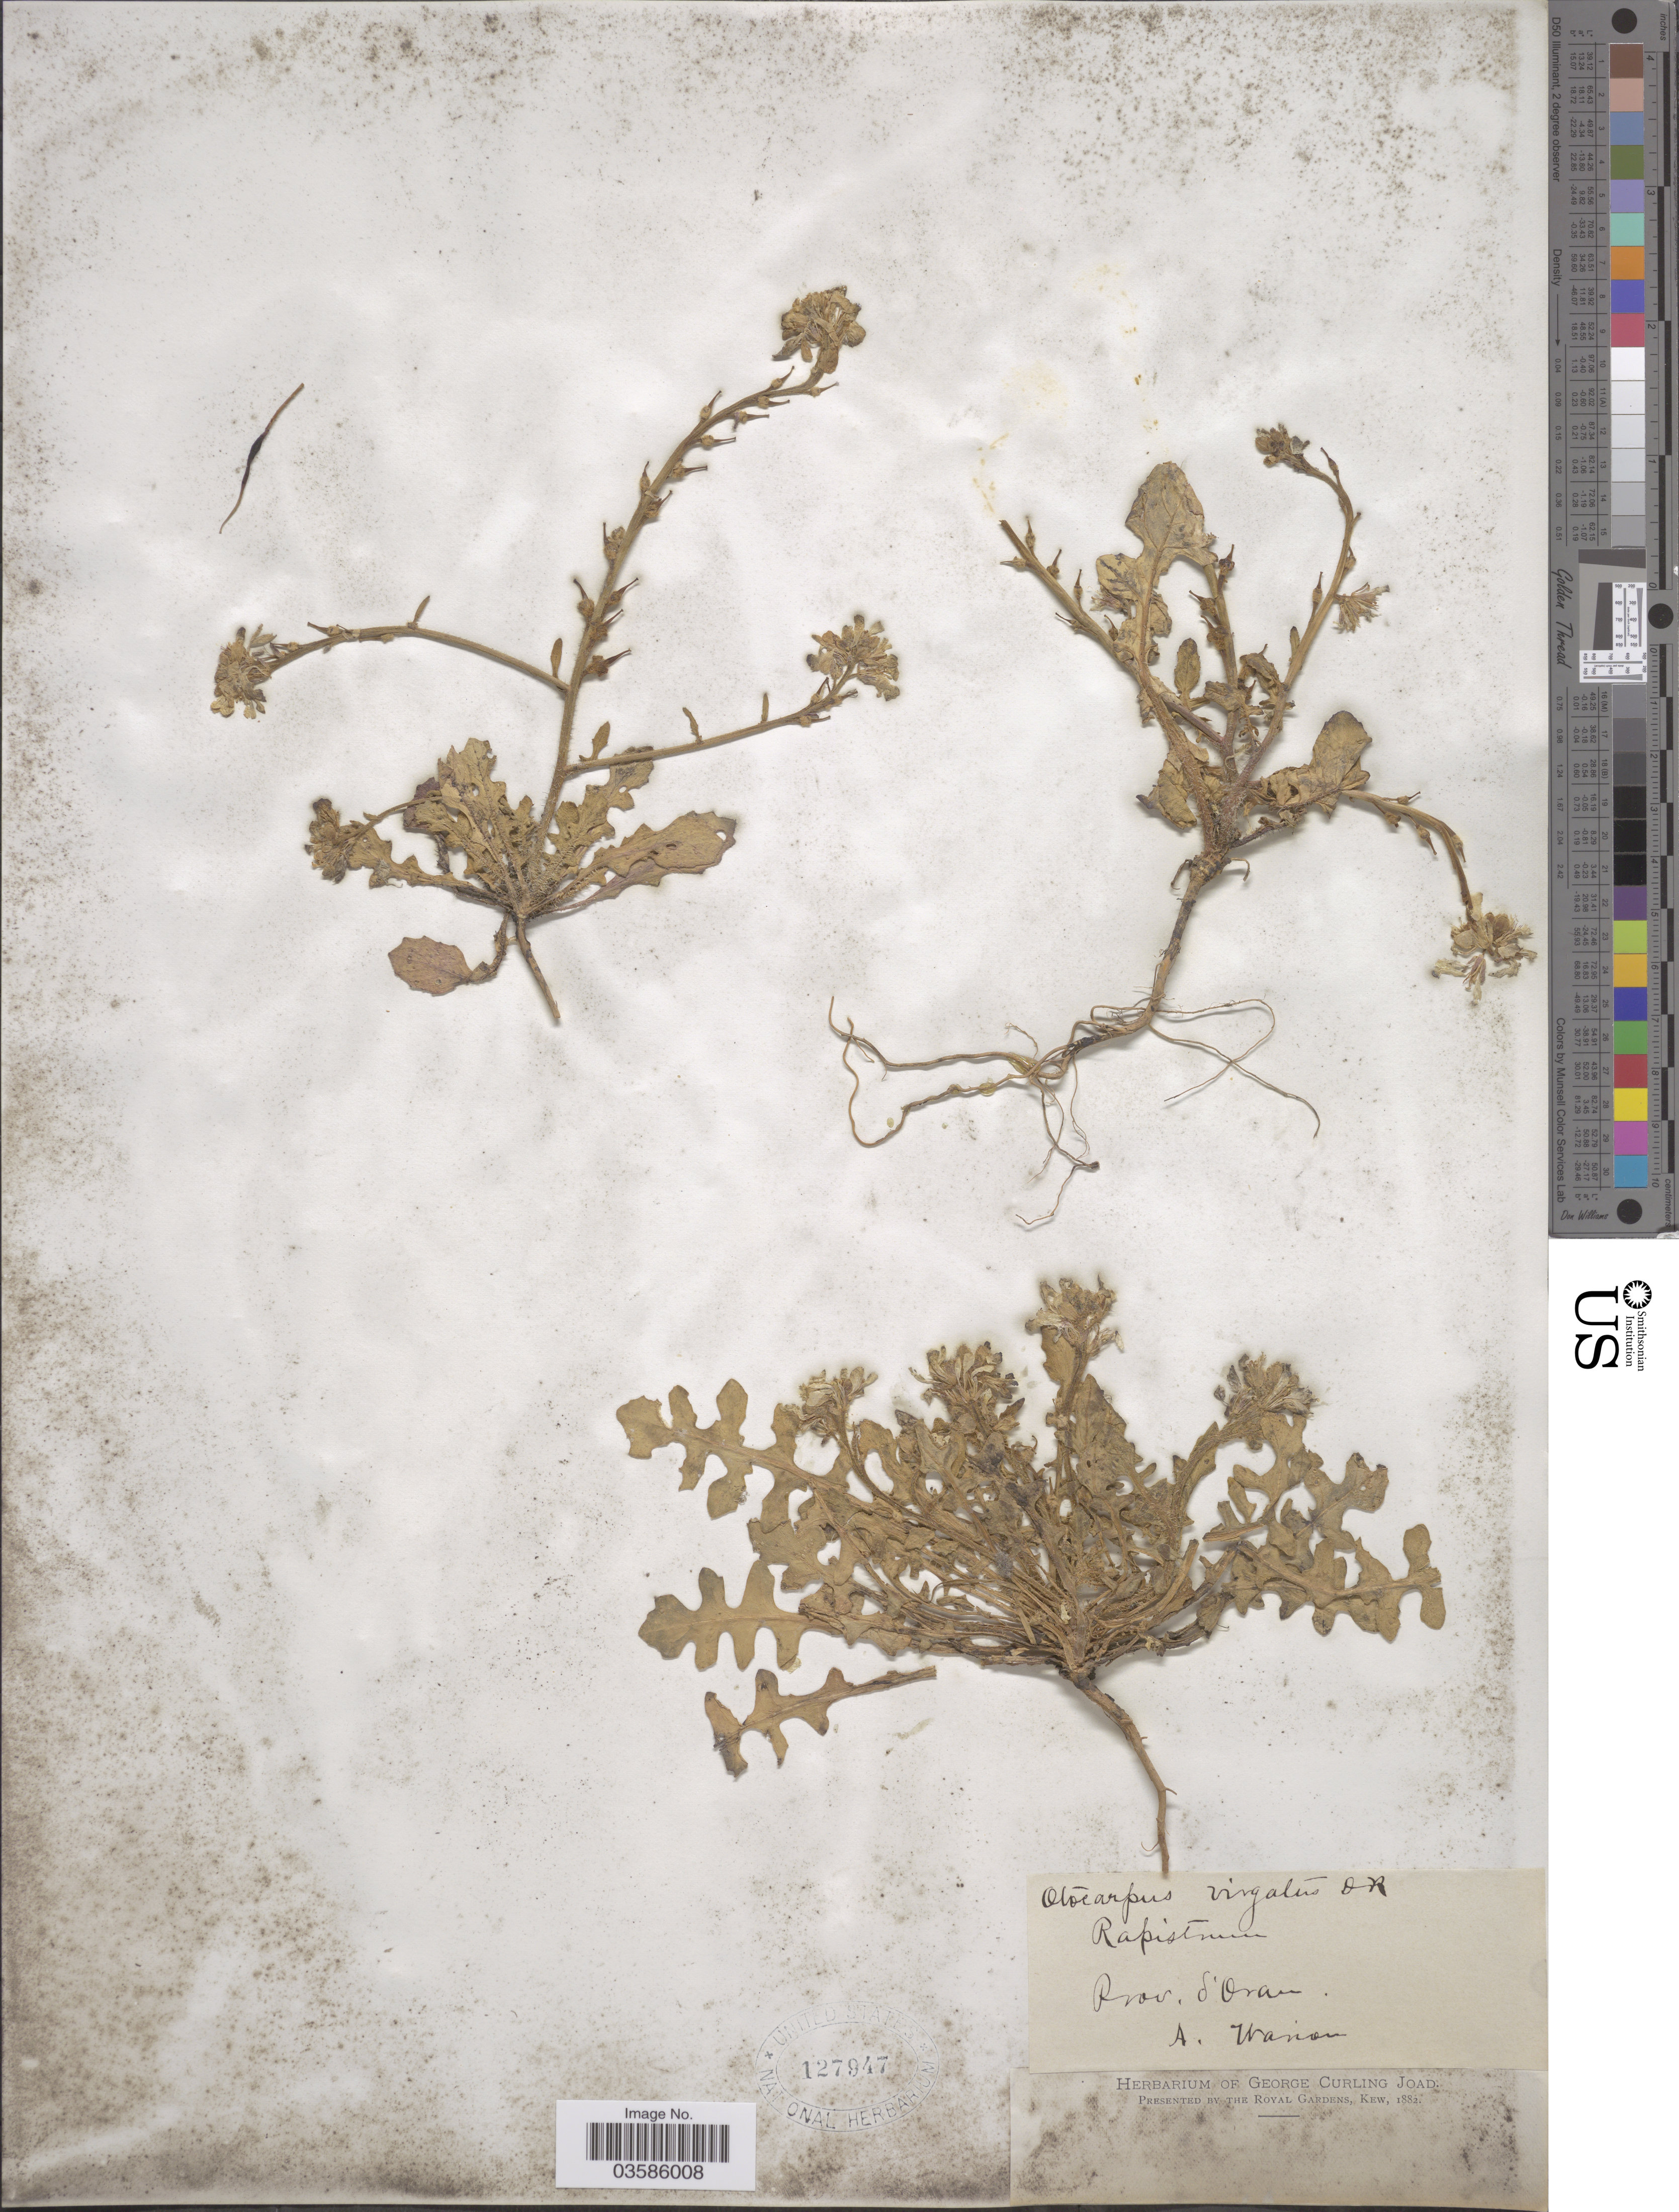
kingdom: Plantae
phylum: Tracheophyta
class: Magnoliopsida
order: Brassicales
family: Brassicaceae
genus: Otocarpus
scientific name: Otocarpus virgatus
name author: Durieu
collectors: A. Warion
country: Algeria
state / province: Oran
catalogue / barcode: US 127947